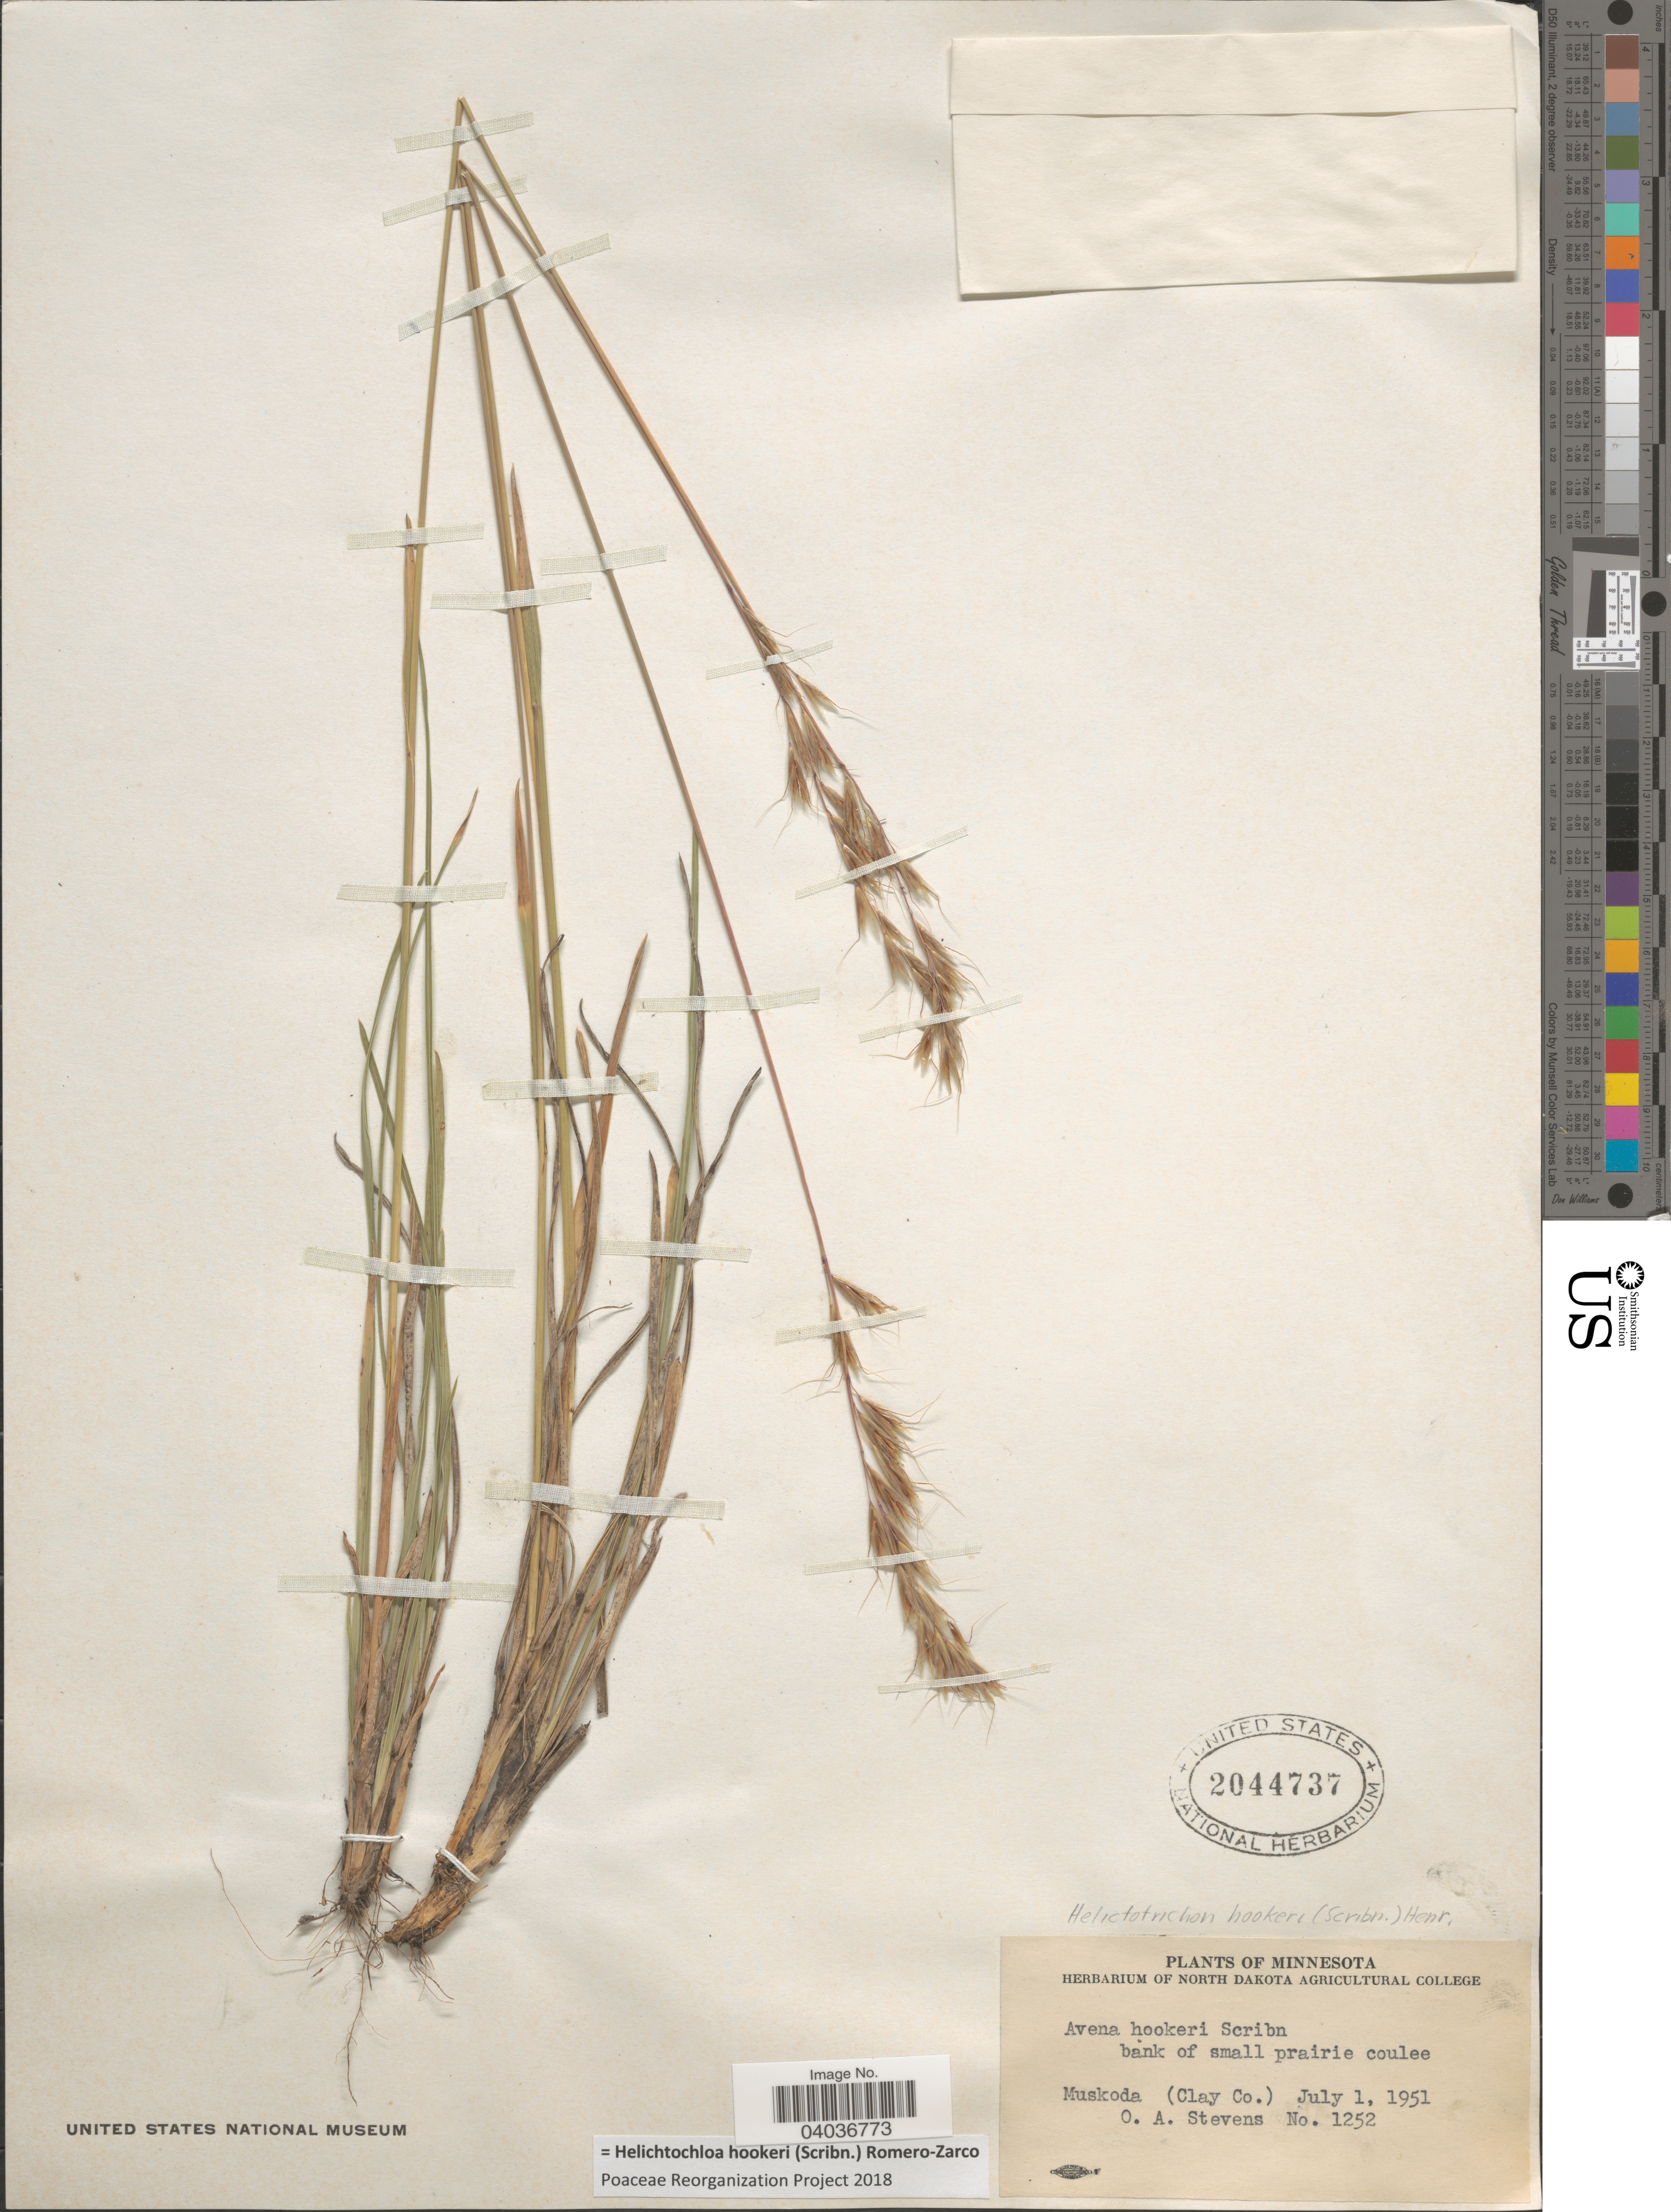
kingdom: Plantae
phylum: Tracheophyta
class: Liliopsida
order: Poales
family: Poaceae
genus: Helictochloa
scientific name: Helictochloa hookeri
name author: (Scribn.) Romero Zarco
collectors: O. A. Stevens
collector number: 1252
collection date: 1951-07-01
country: United States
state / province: Minnesota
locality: Muskoda (Clay Co.).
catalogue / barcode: US 2044737